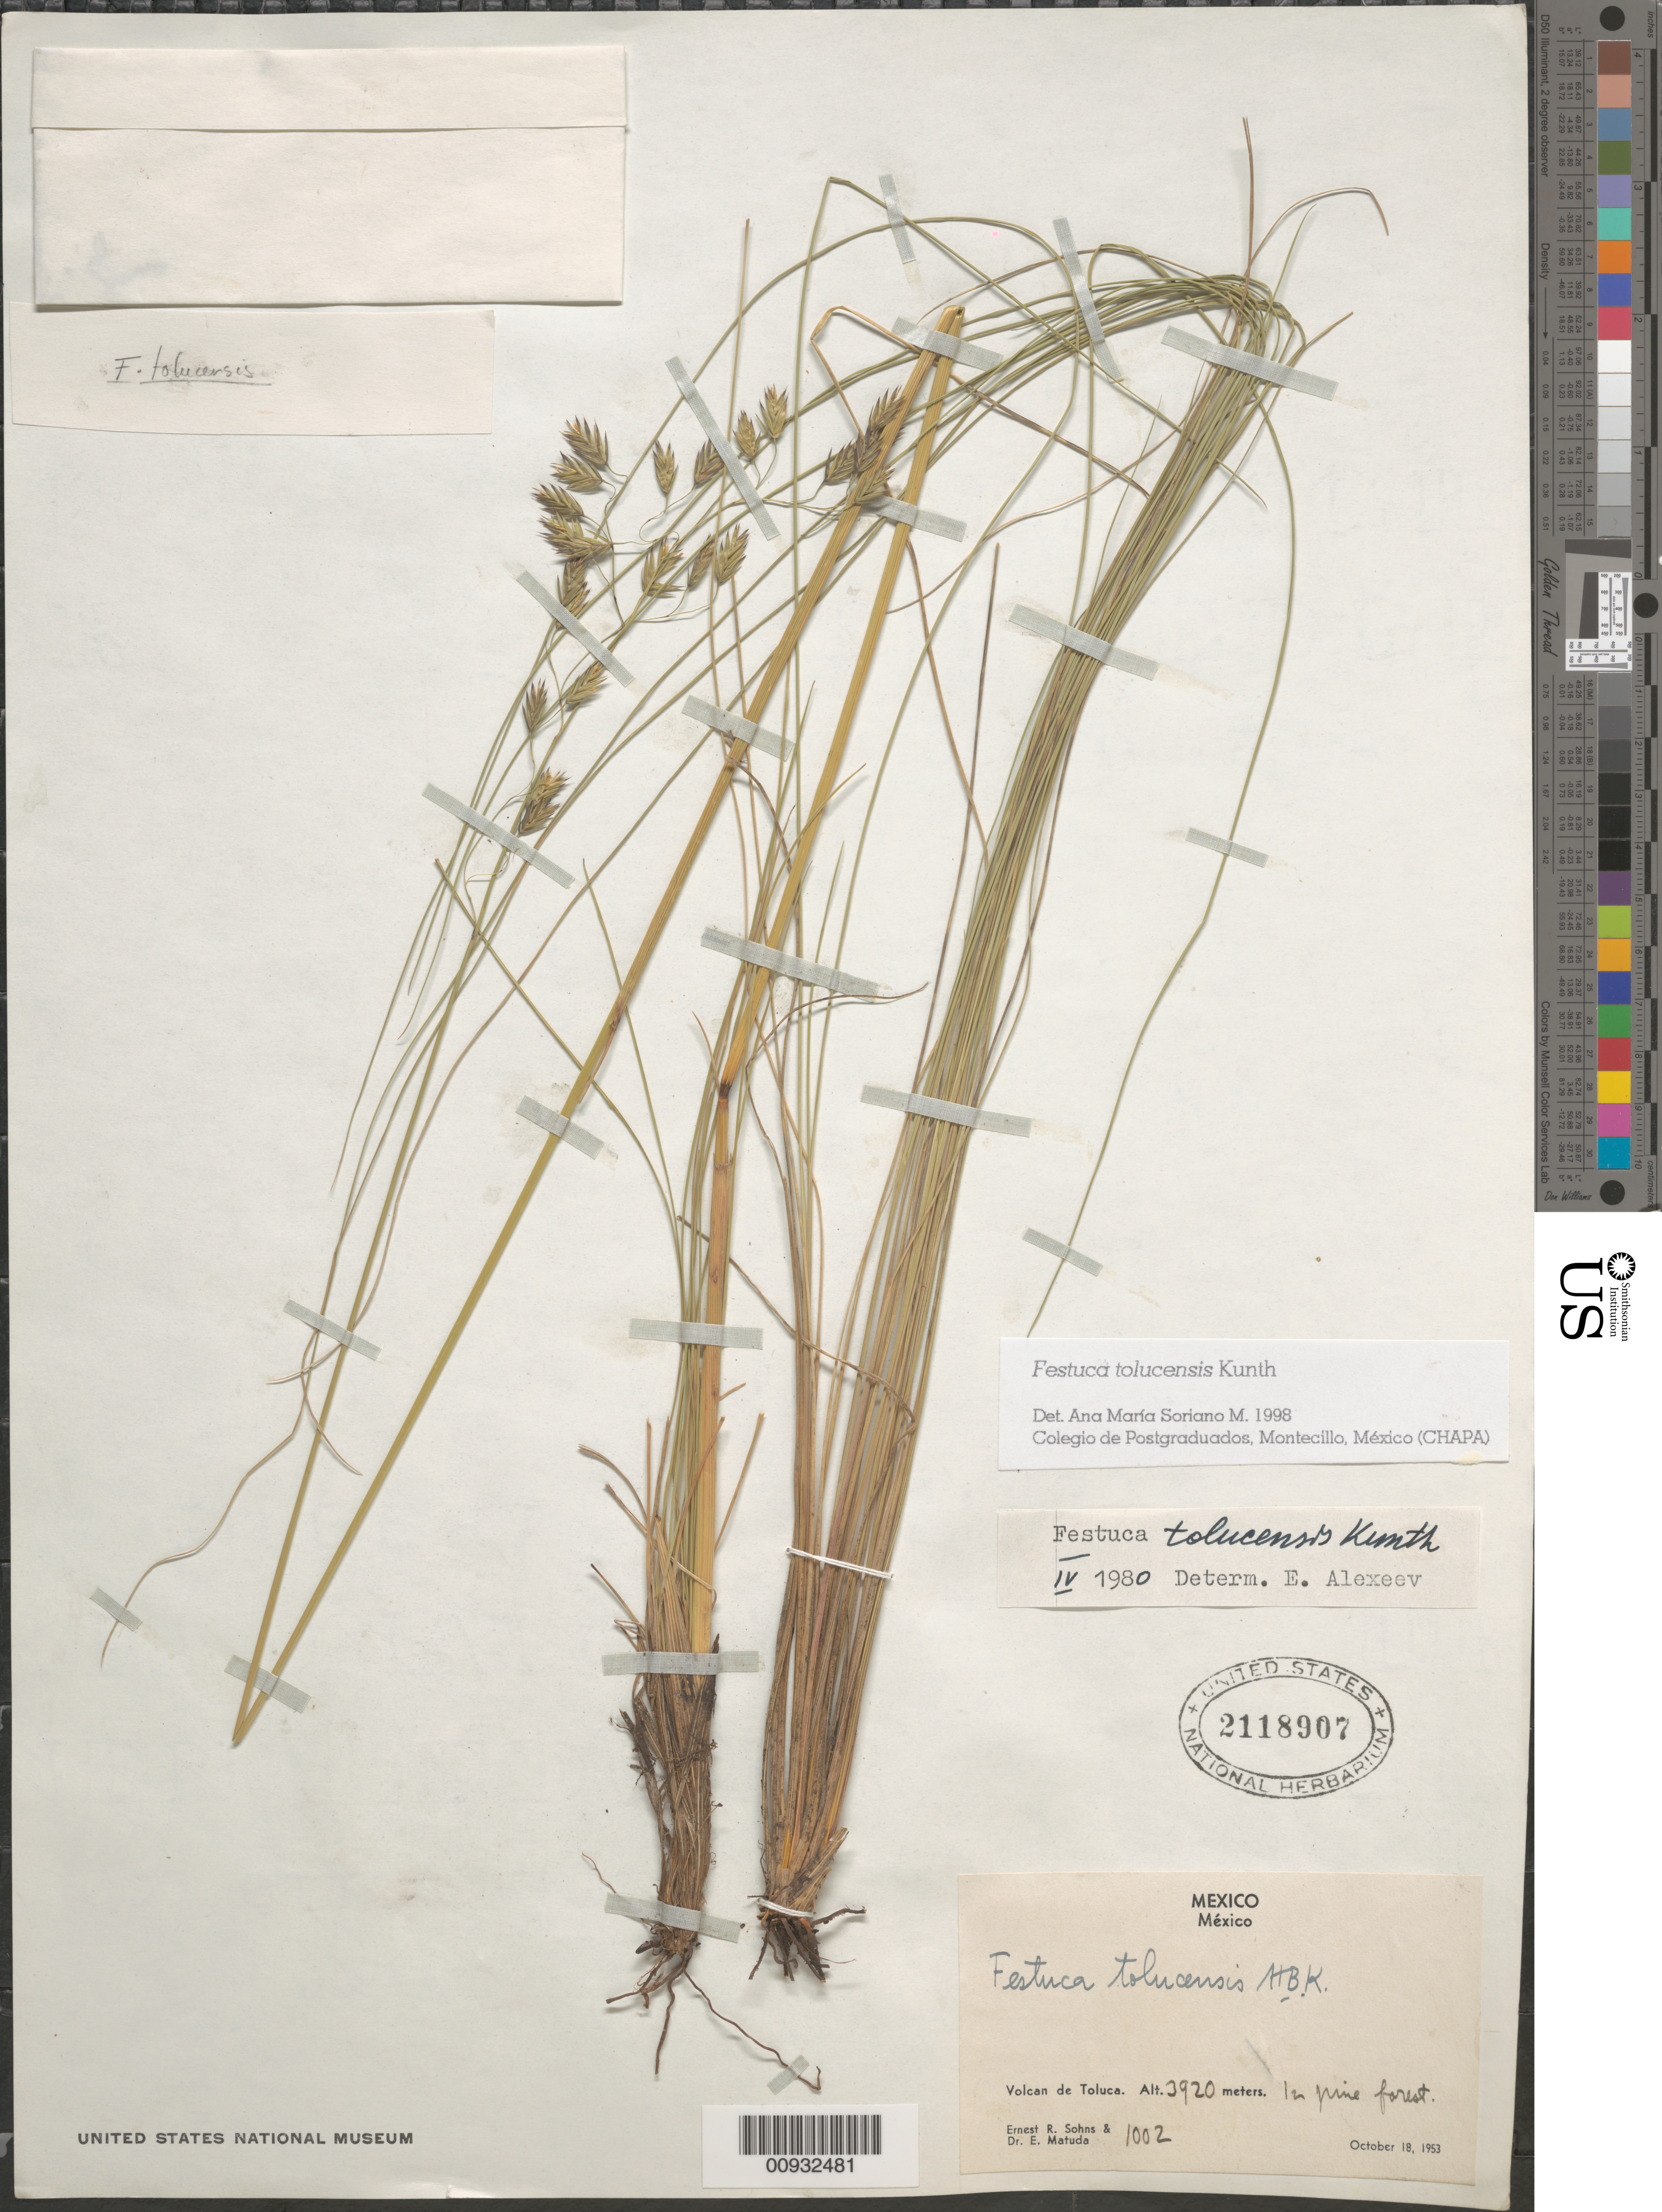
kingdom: Plantae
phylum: Tracheophyta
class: Liliopsida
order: Poales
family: Poaceae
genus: Festuca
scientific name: Festuca tolucensis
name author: Kunth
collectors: E. R. Sohns & E. Matuda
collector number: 1002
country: Mexico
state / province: México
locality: Volcan de Toluca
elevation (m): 3920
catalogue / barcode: US 2118907